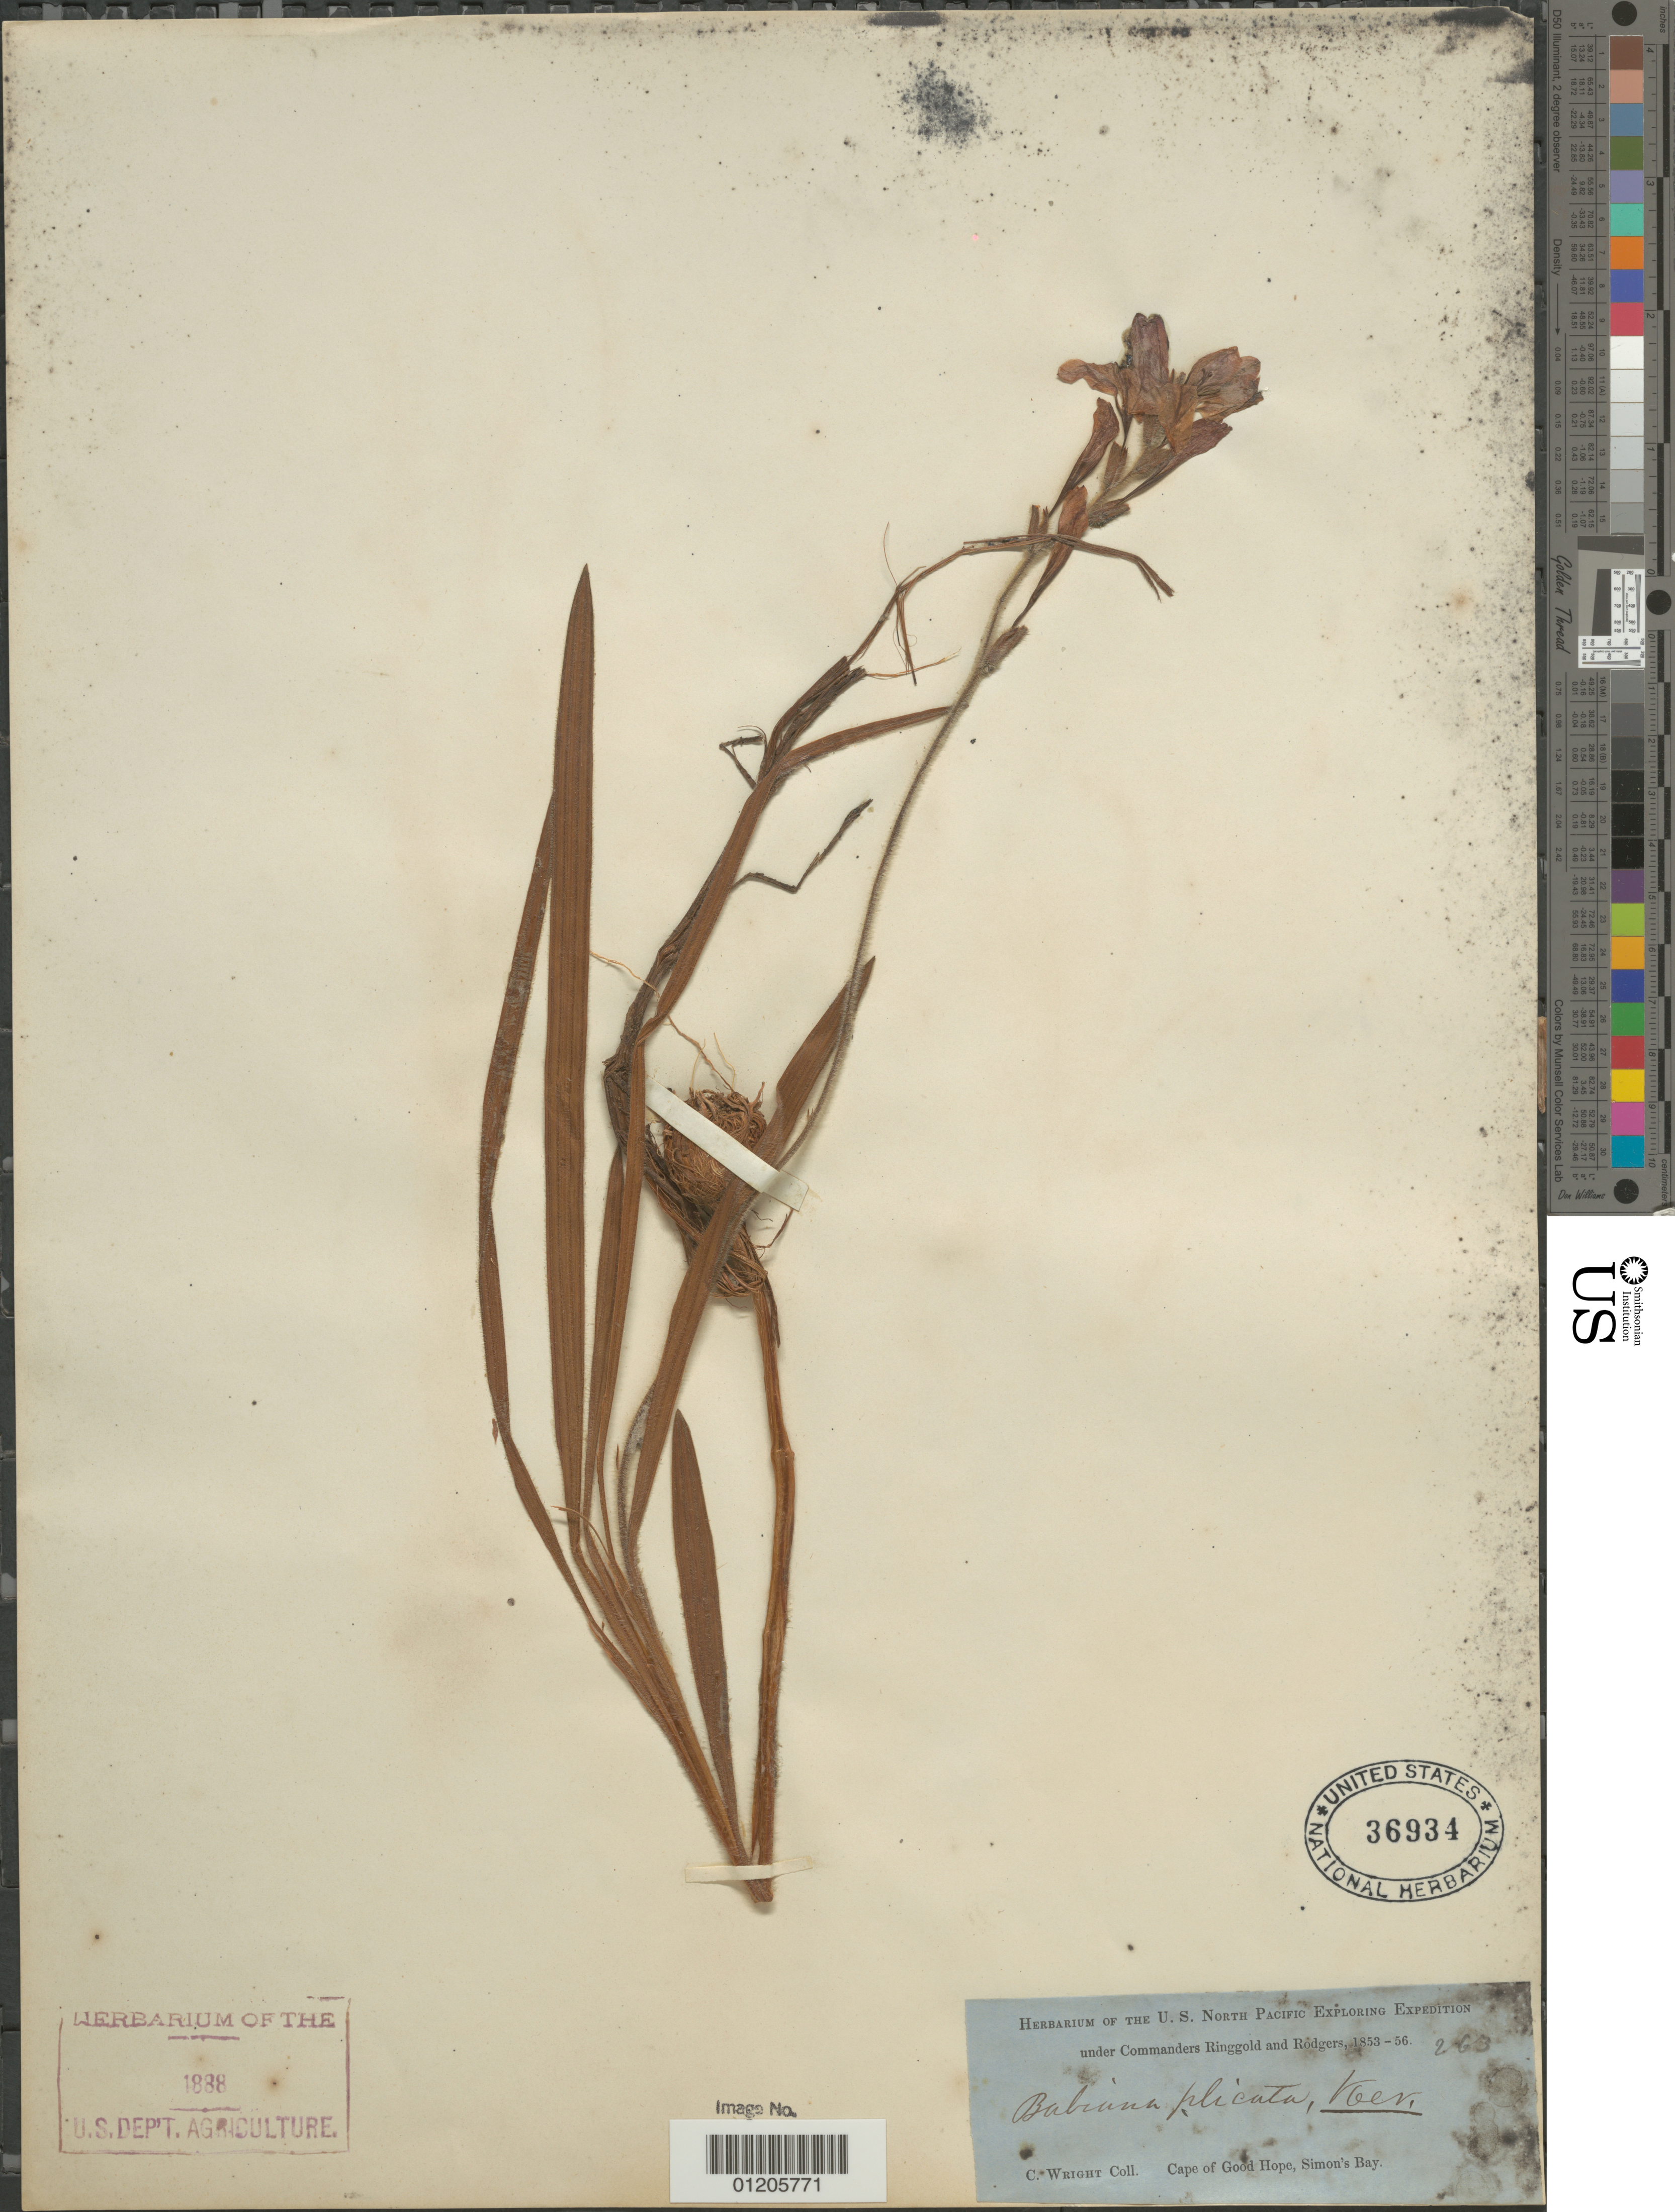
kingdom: Plantae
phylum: Tracheophyta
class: Liliopsida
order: Asparagales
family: Iridaceae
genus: Babiana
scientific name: Babiana plicata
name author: Ker Gawl.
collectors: C. Wright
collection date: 1853/1856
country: South Africa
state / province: Western Cape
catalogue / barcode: US 36934